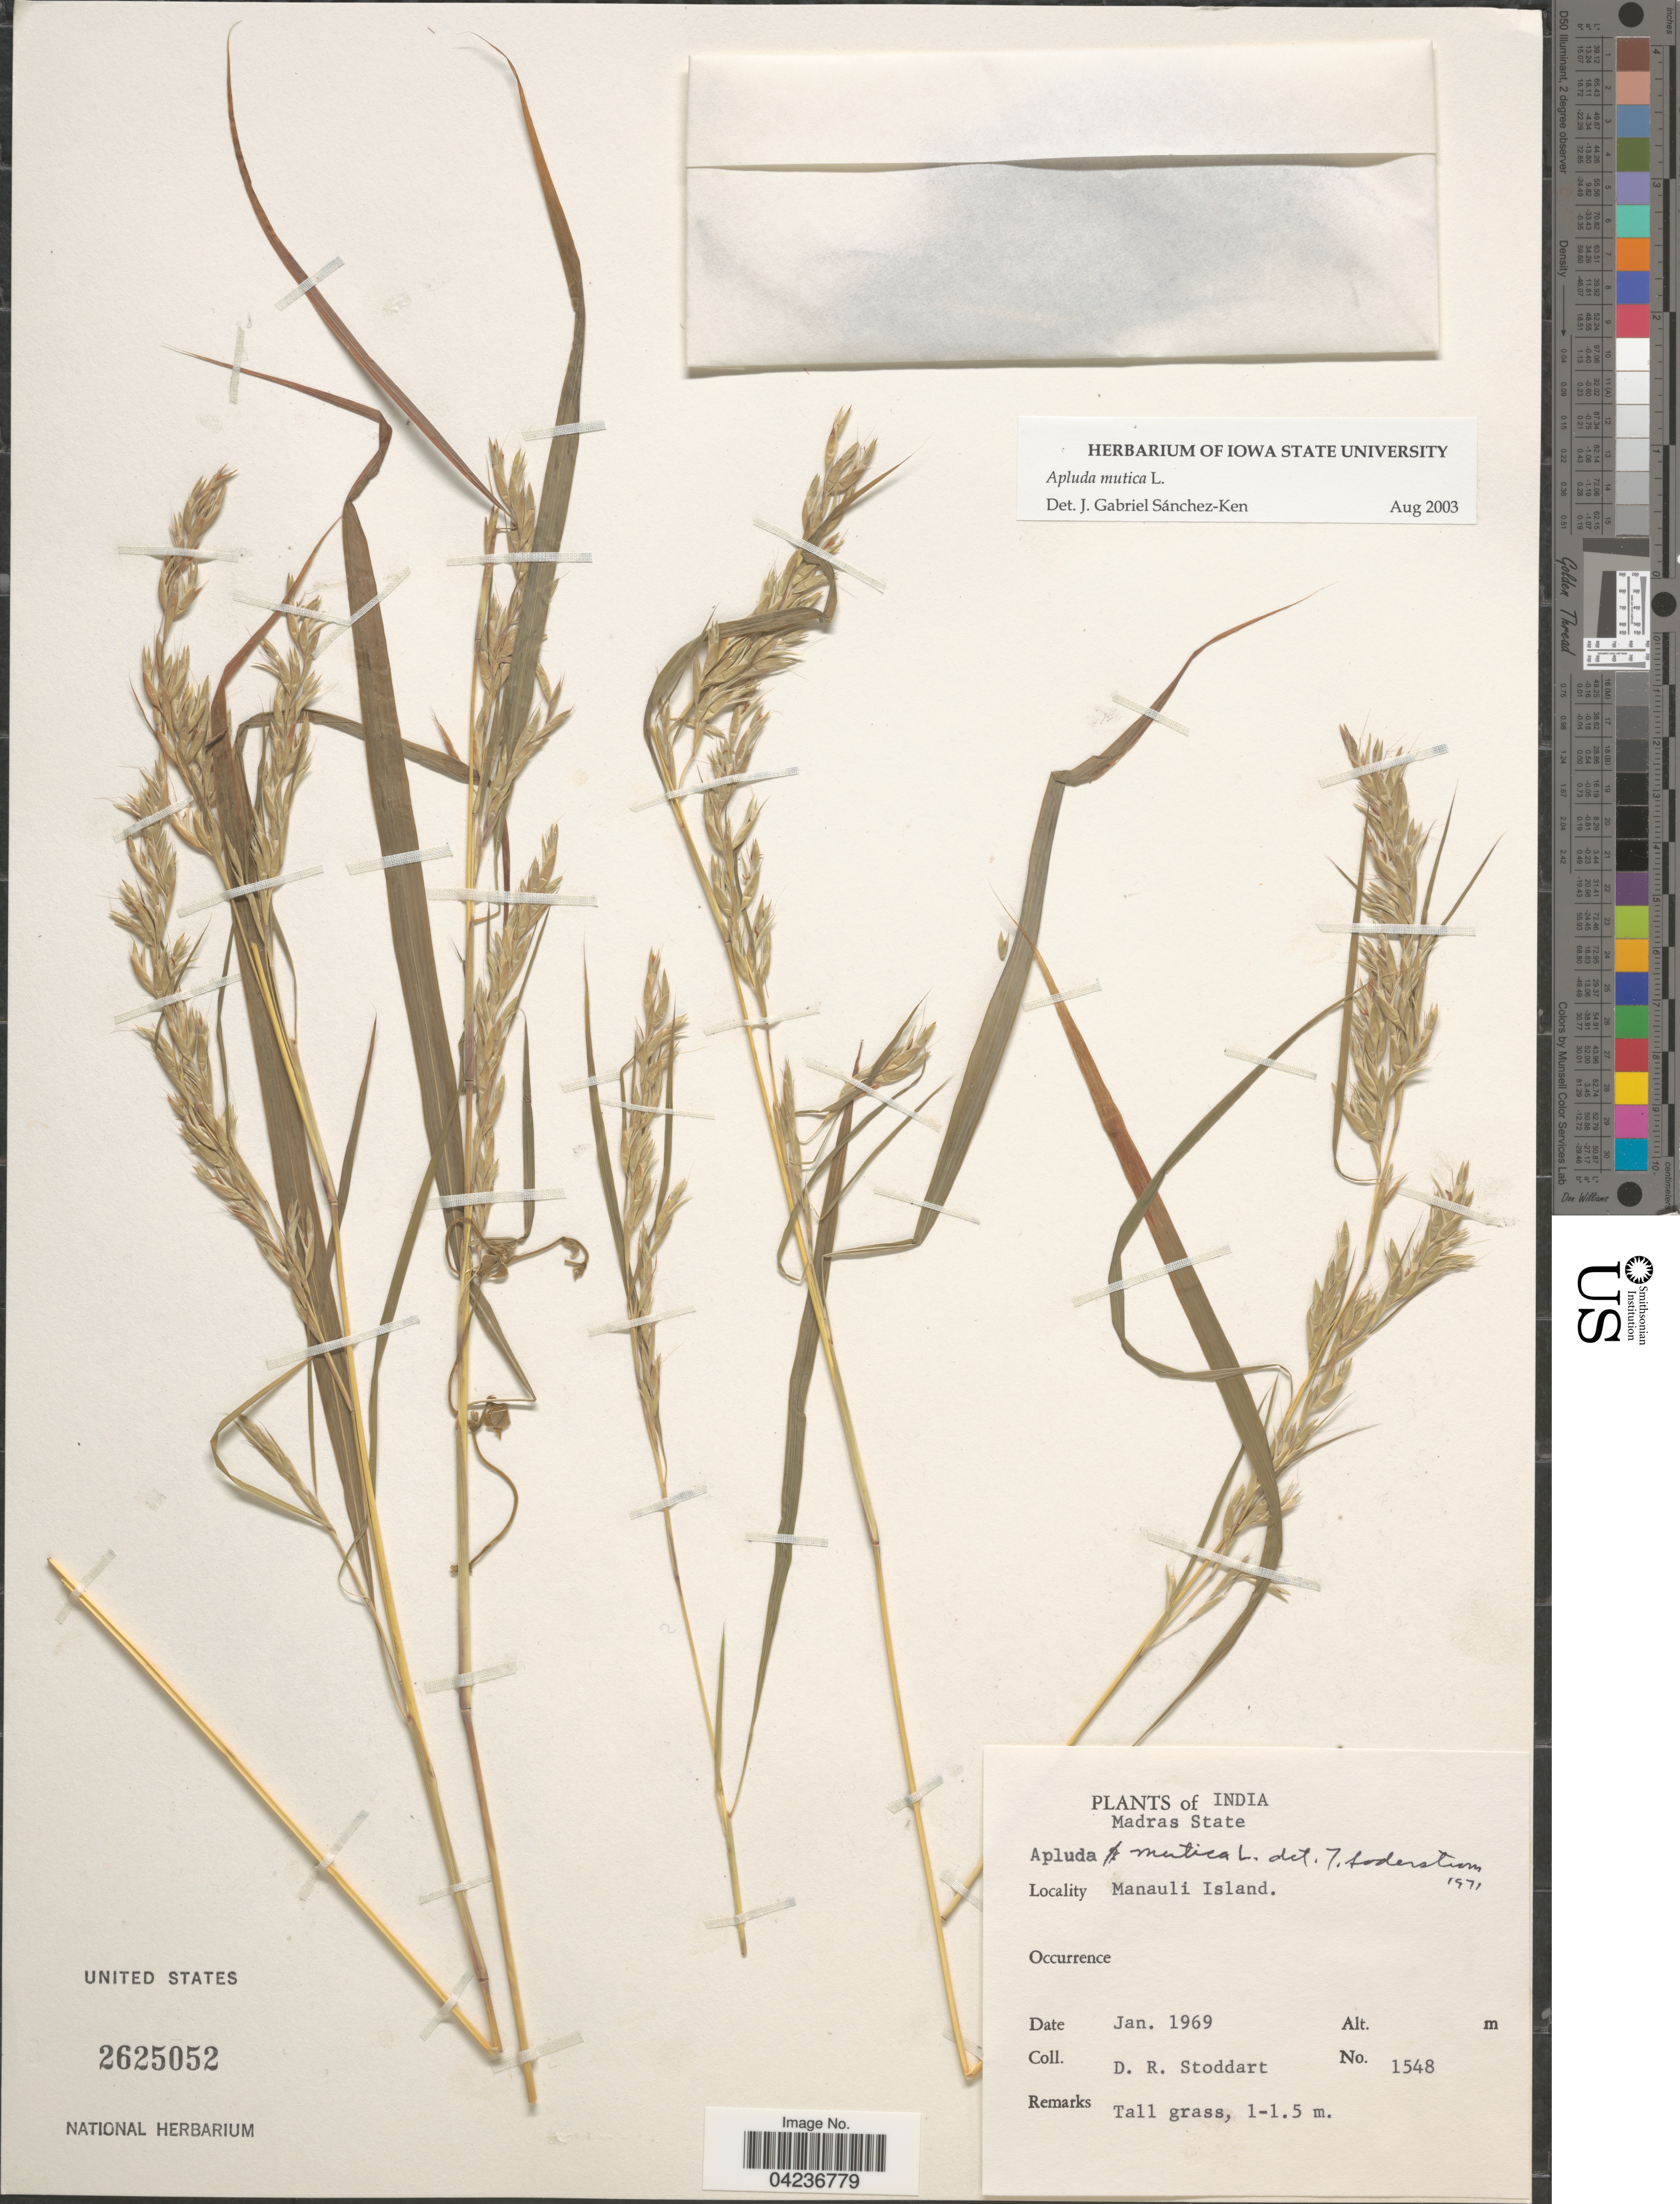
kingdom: Plantae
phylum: Tracheophyta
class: Liliopsida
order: Poales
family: Poaceae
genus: Apluda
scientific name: Apluda mutica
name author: L.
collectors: D. R. Stoddart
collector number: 1548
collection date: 1969-01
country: India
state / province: Tamil Nadu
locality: Madras State. Manauli Island.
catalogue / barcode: US 2625052